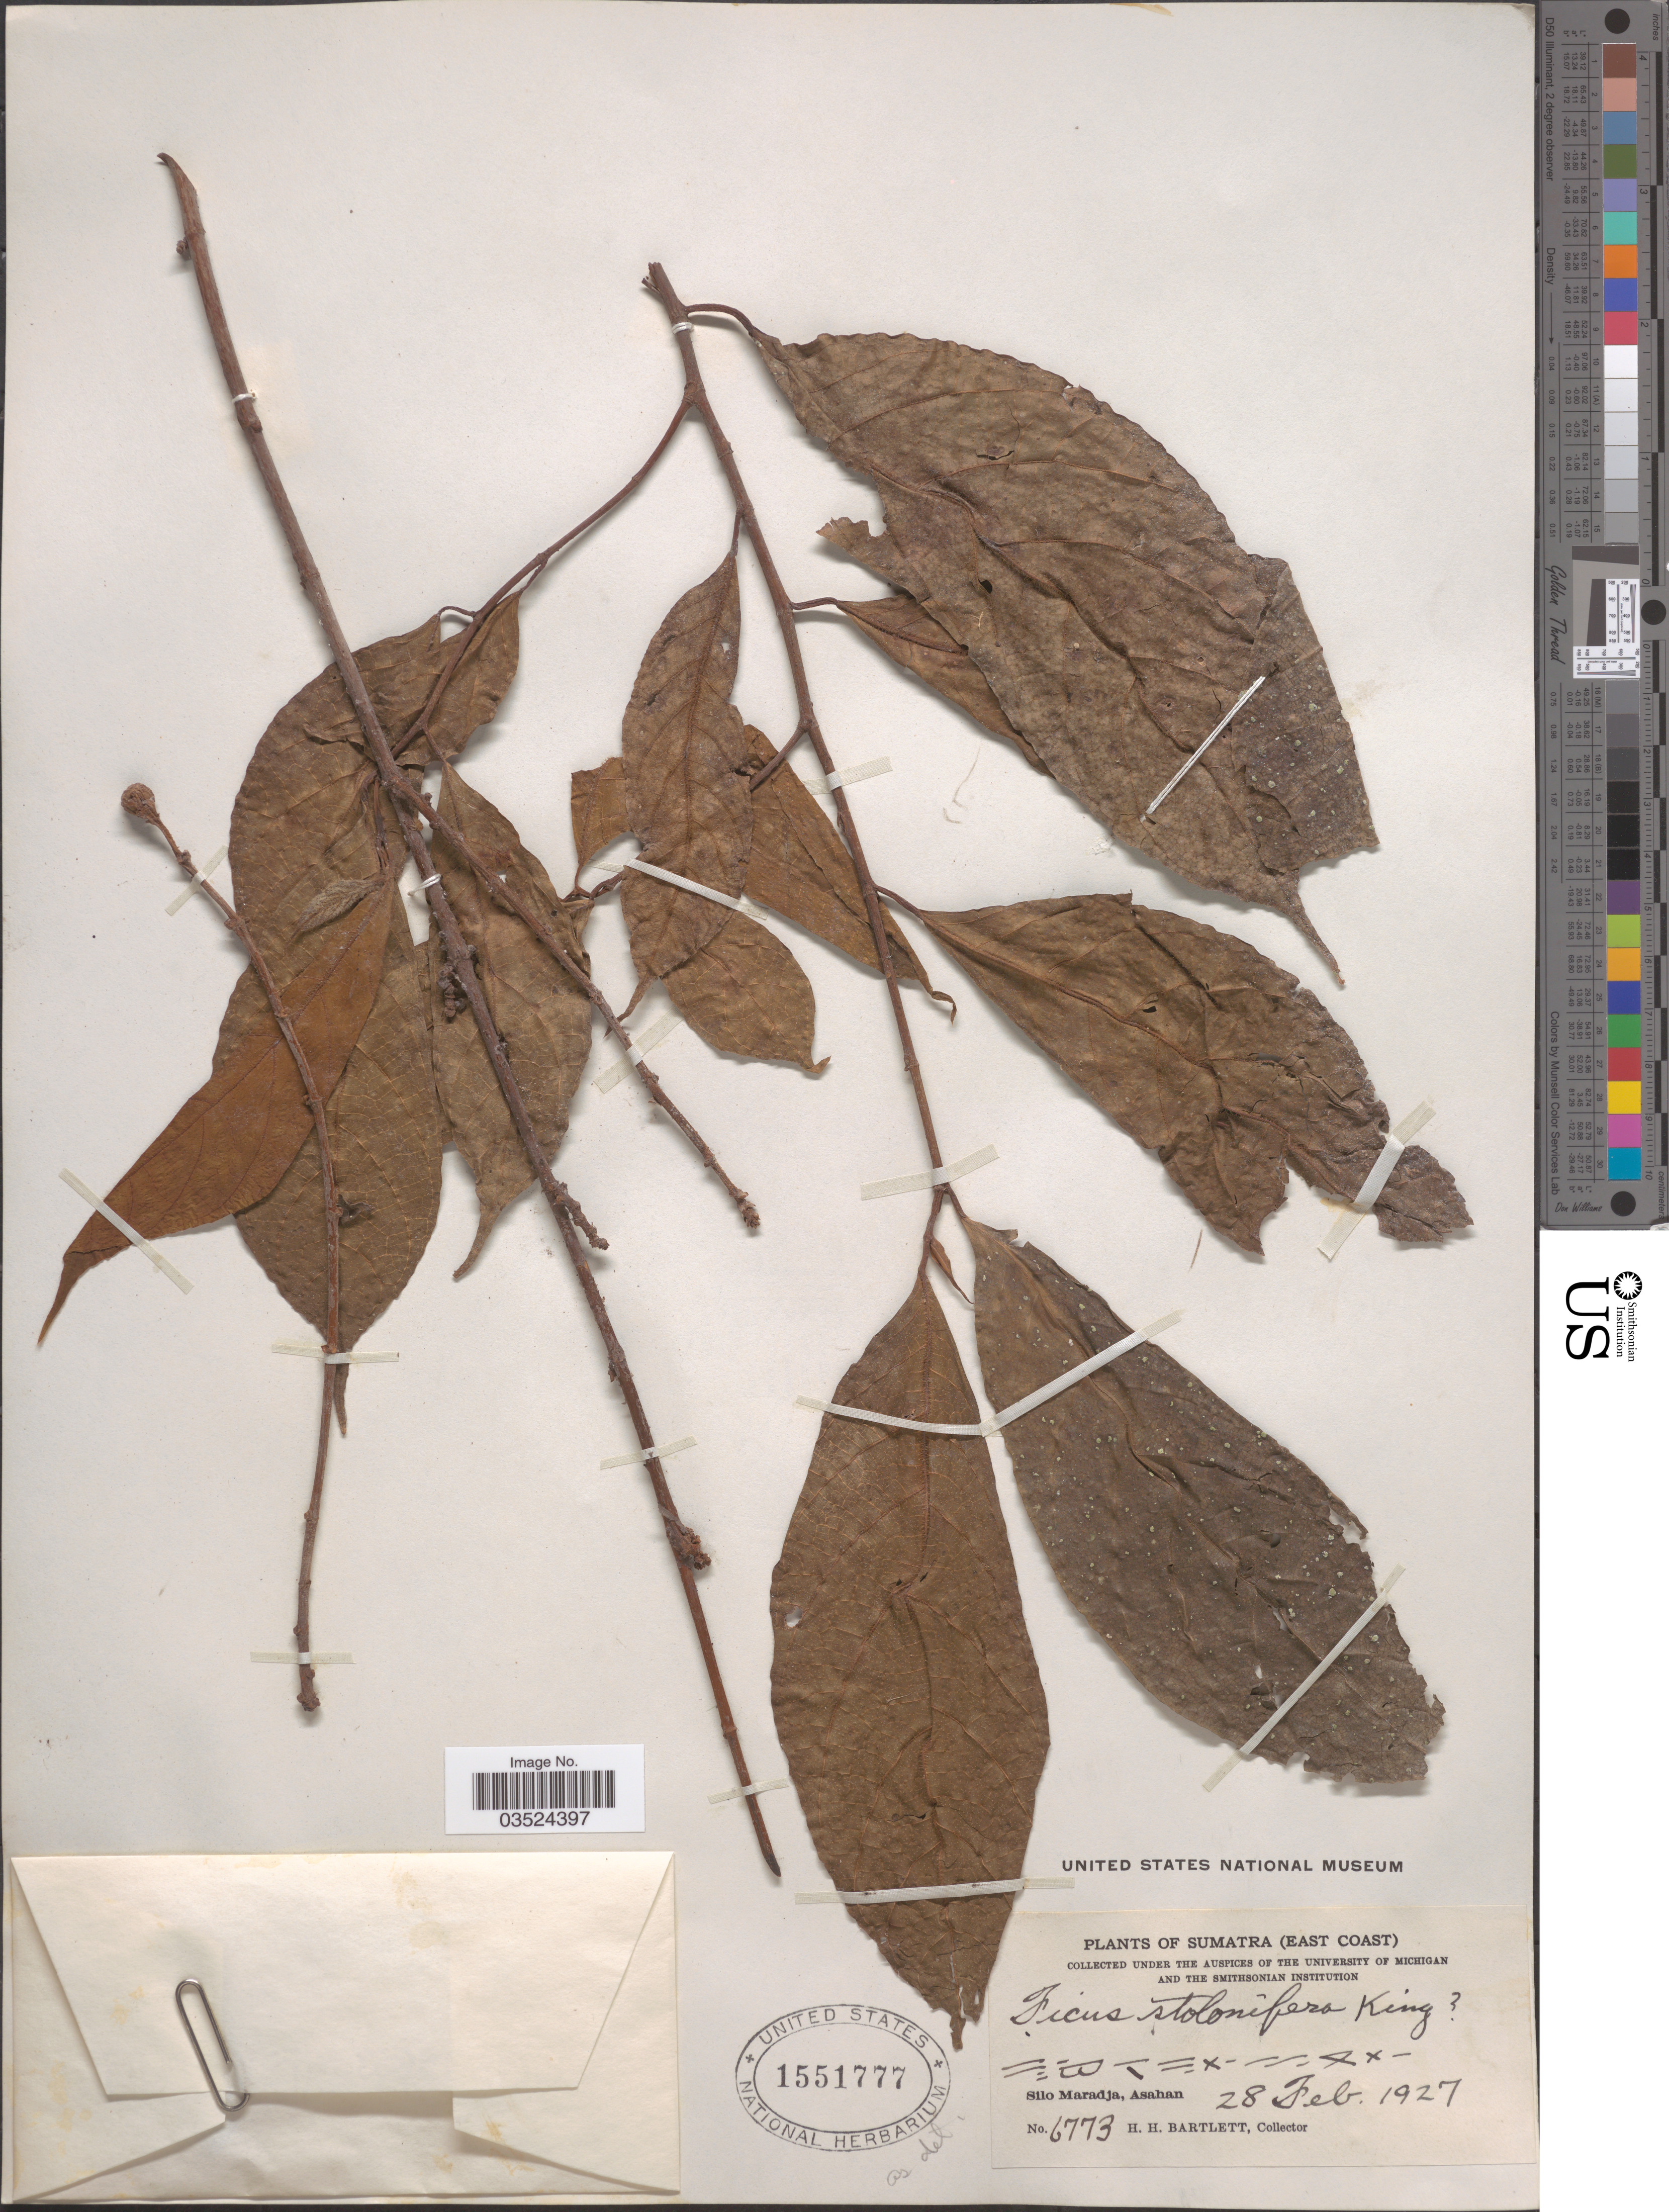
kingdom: Plantae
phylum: Tracheophyta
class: Magnoliopsida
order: Rosales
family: Moraceae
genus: Ficus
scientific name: Ficus stolonifera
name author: King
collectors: H. H. Bartlett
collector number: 6773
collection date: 1927-02-28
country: Indonesia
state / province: Sumatra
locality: Sumatra (East Coast). Silo Maradja, Asahan.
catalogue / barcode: US 1551777